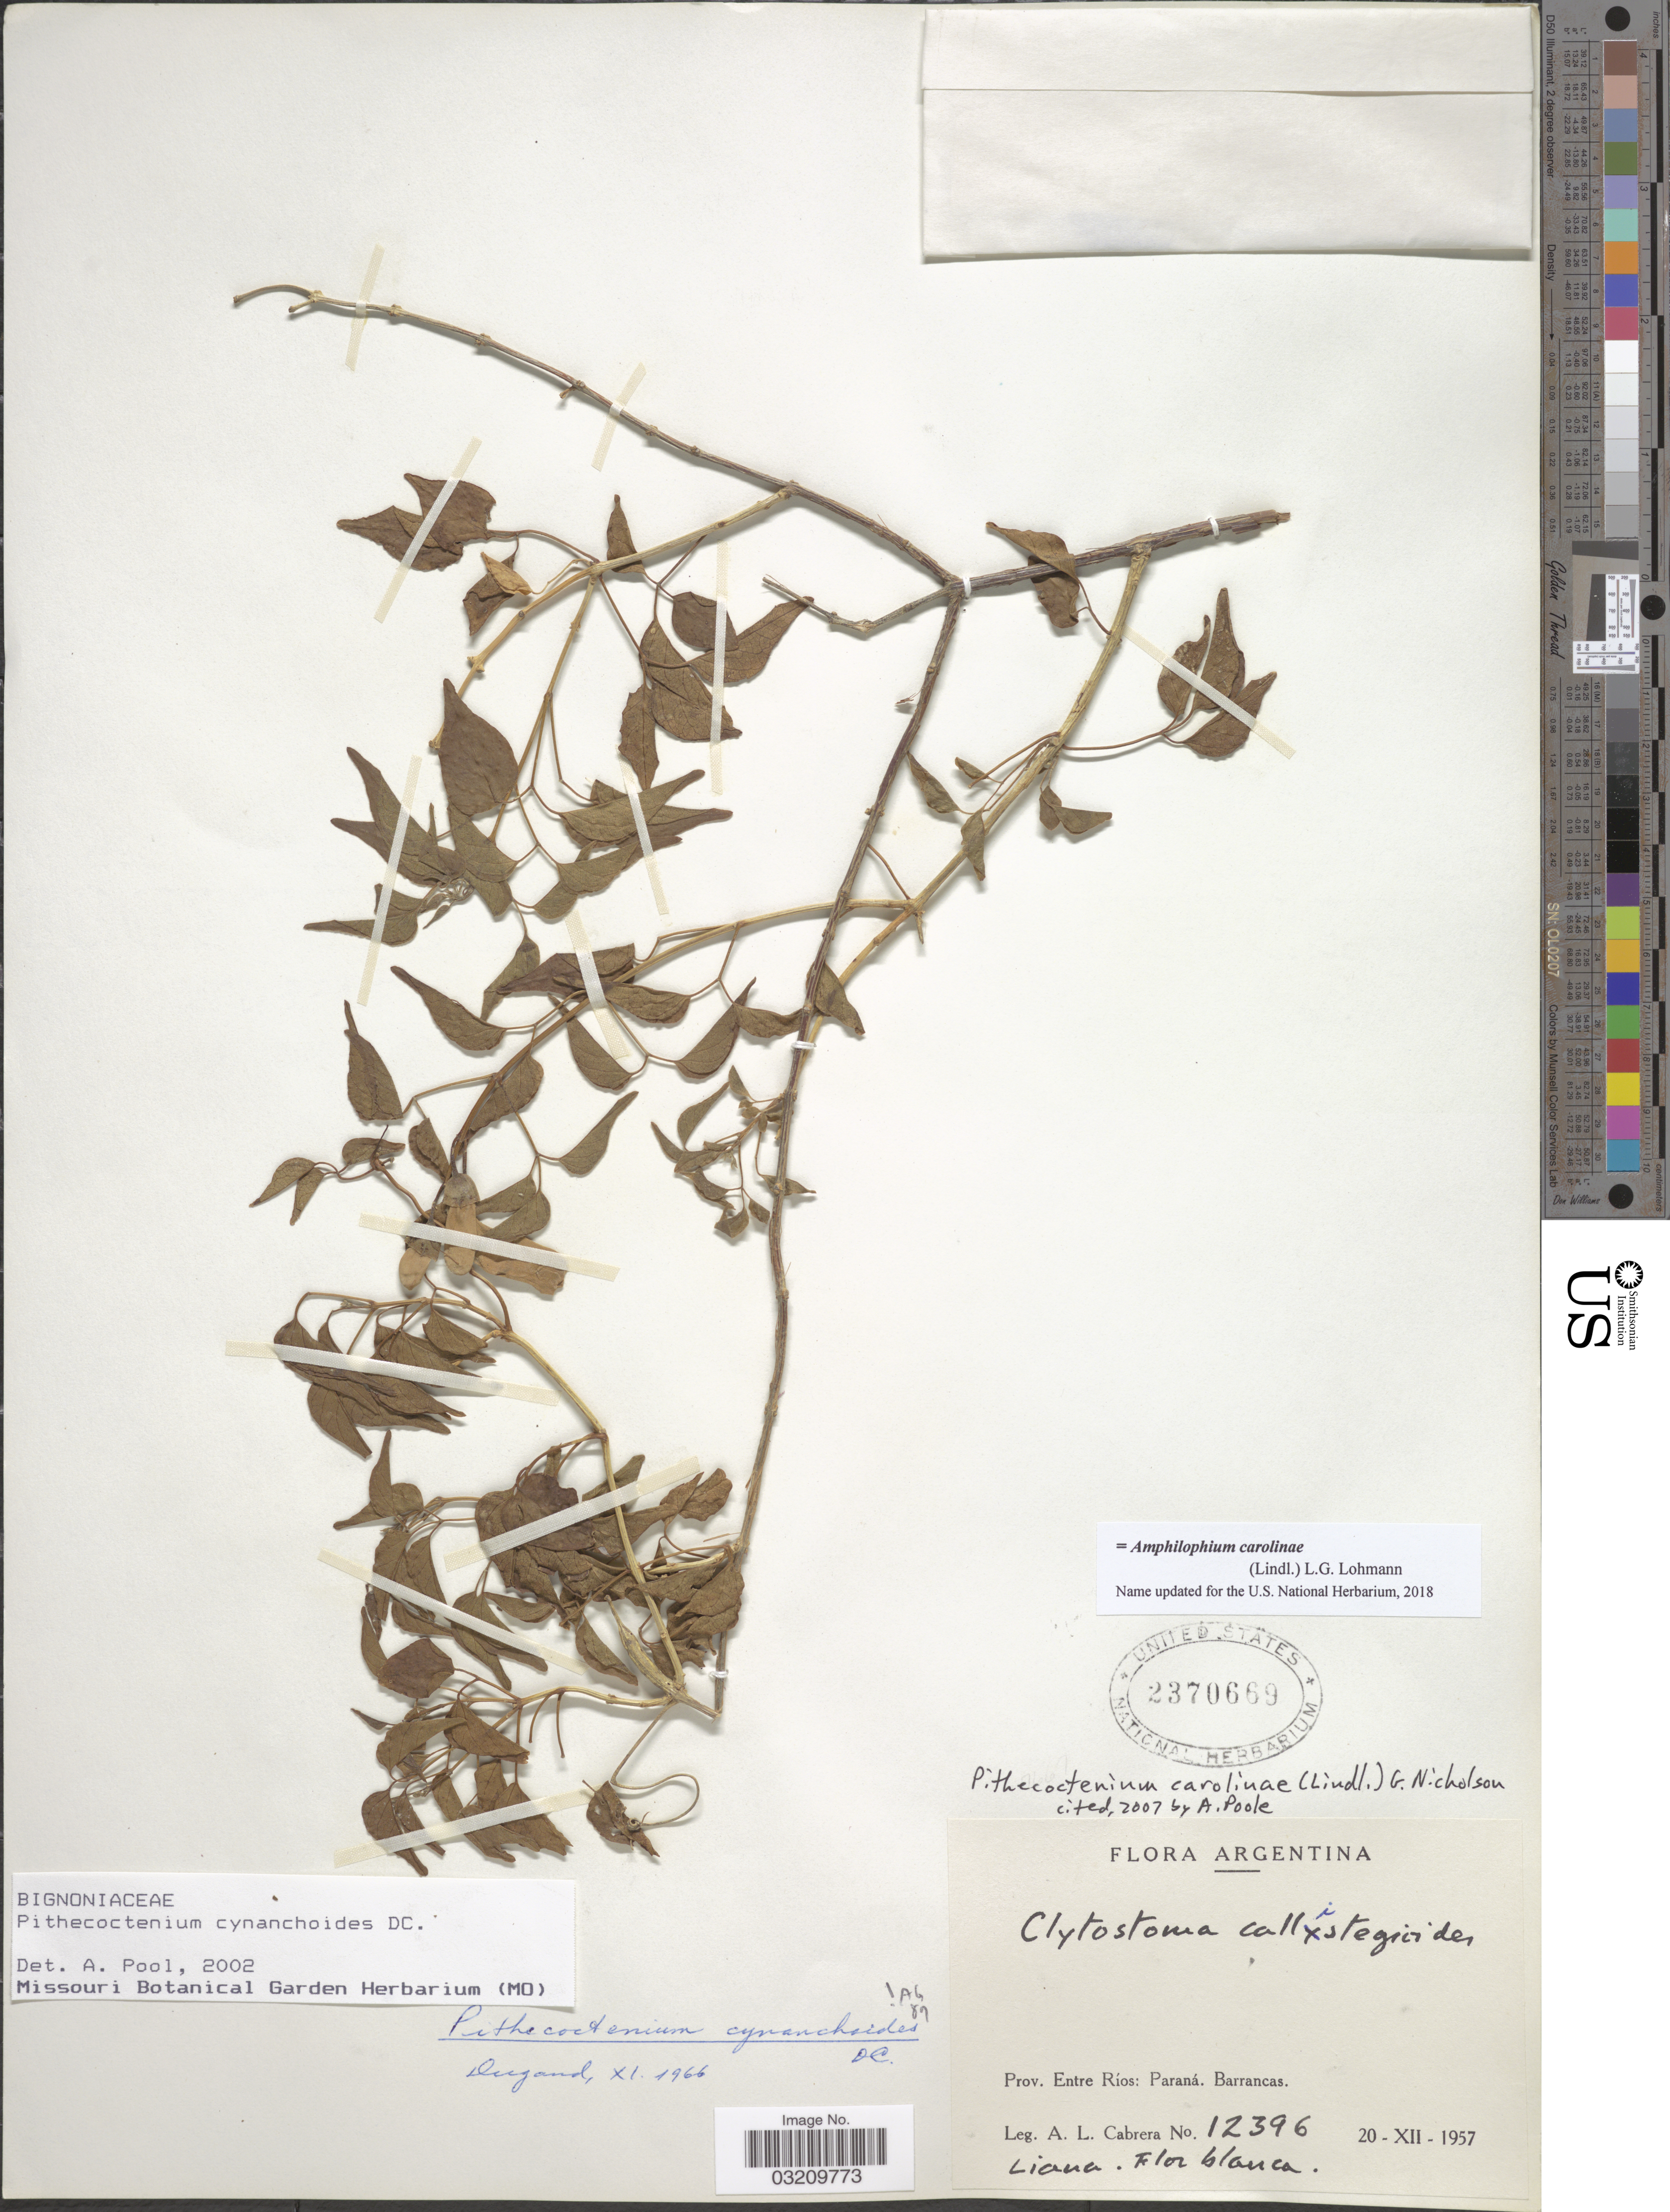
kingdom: Plantae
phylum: Tracheophyta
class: Magnoliopsida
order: Lamiales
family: Bignoniaceae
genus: Amphilophium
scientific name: Amphilophium carolinae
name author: (Lindl.) L.G. Lohmann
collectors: A. L. Cabrera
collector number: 12396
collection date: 1957-12-20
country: Argentina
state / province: Entre Rios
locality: Paraná. Barrancas.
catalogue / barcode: US 2370669